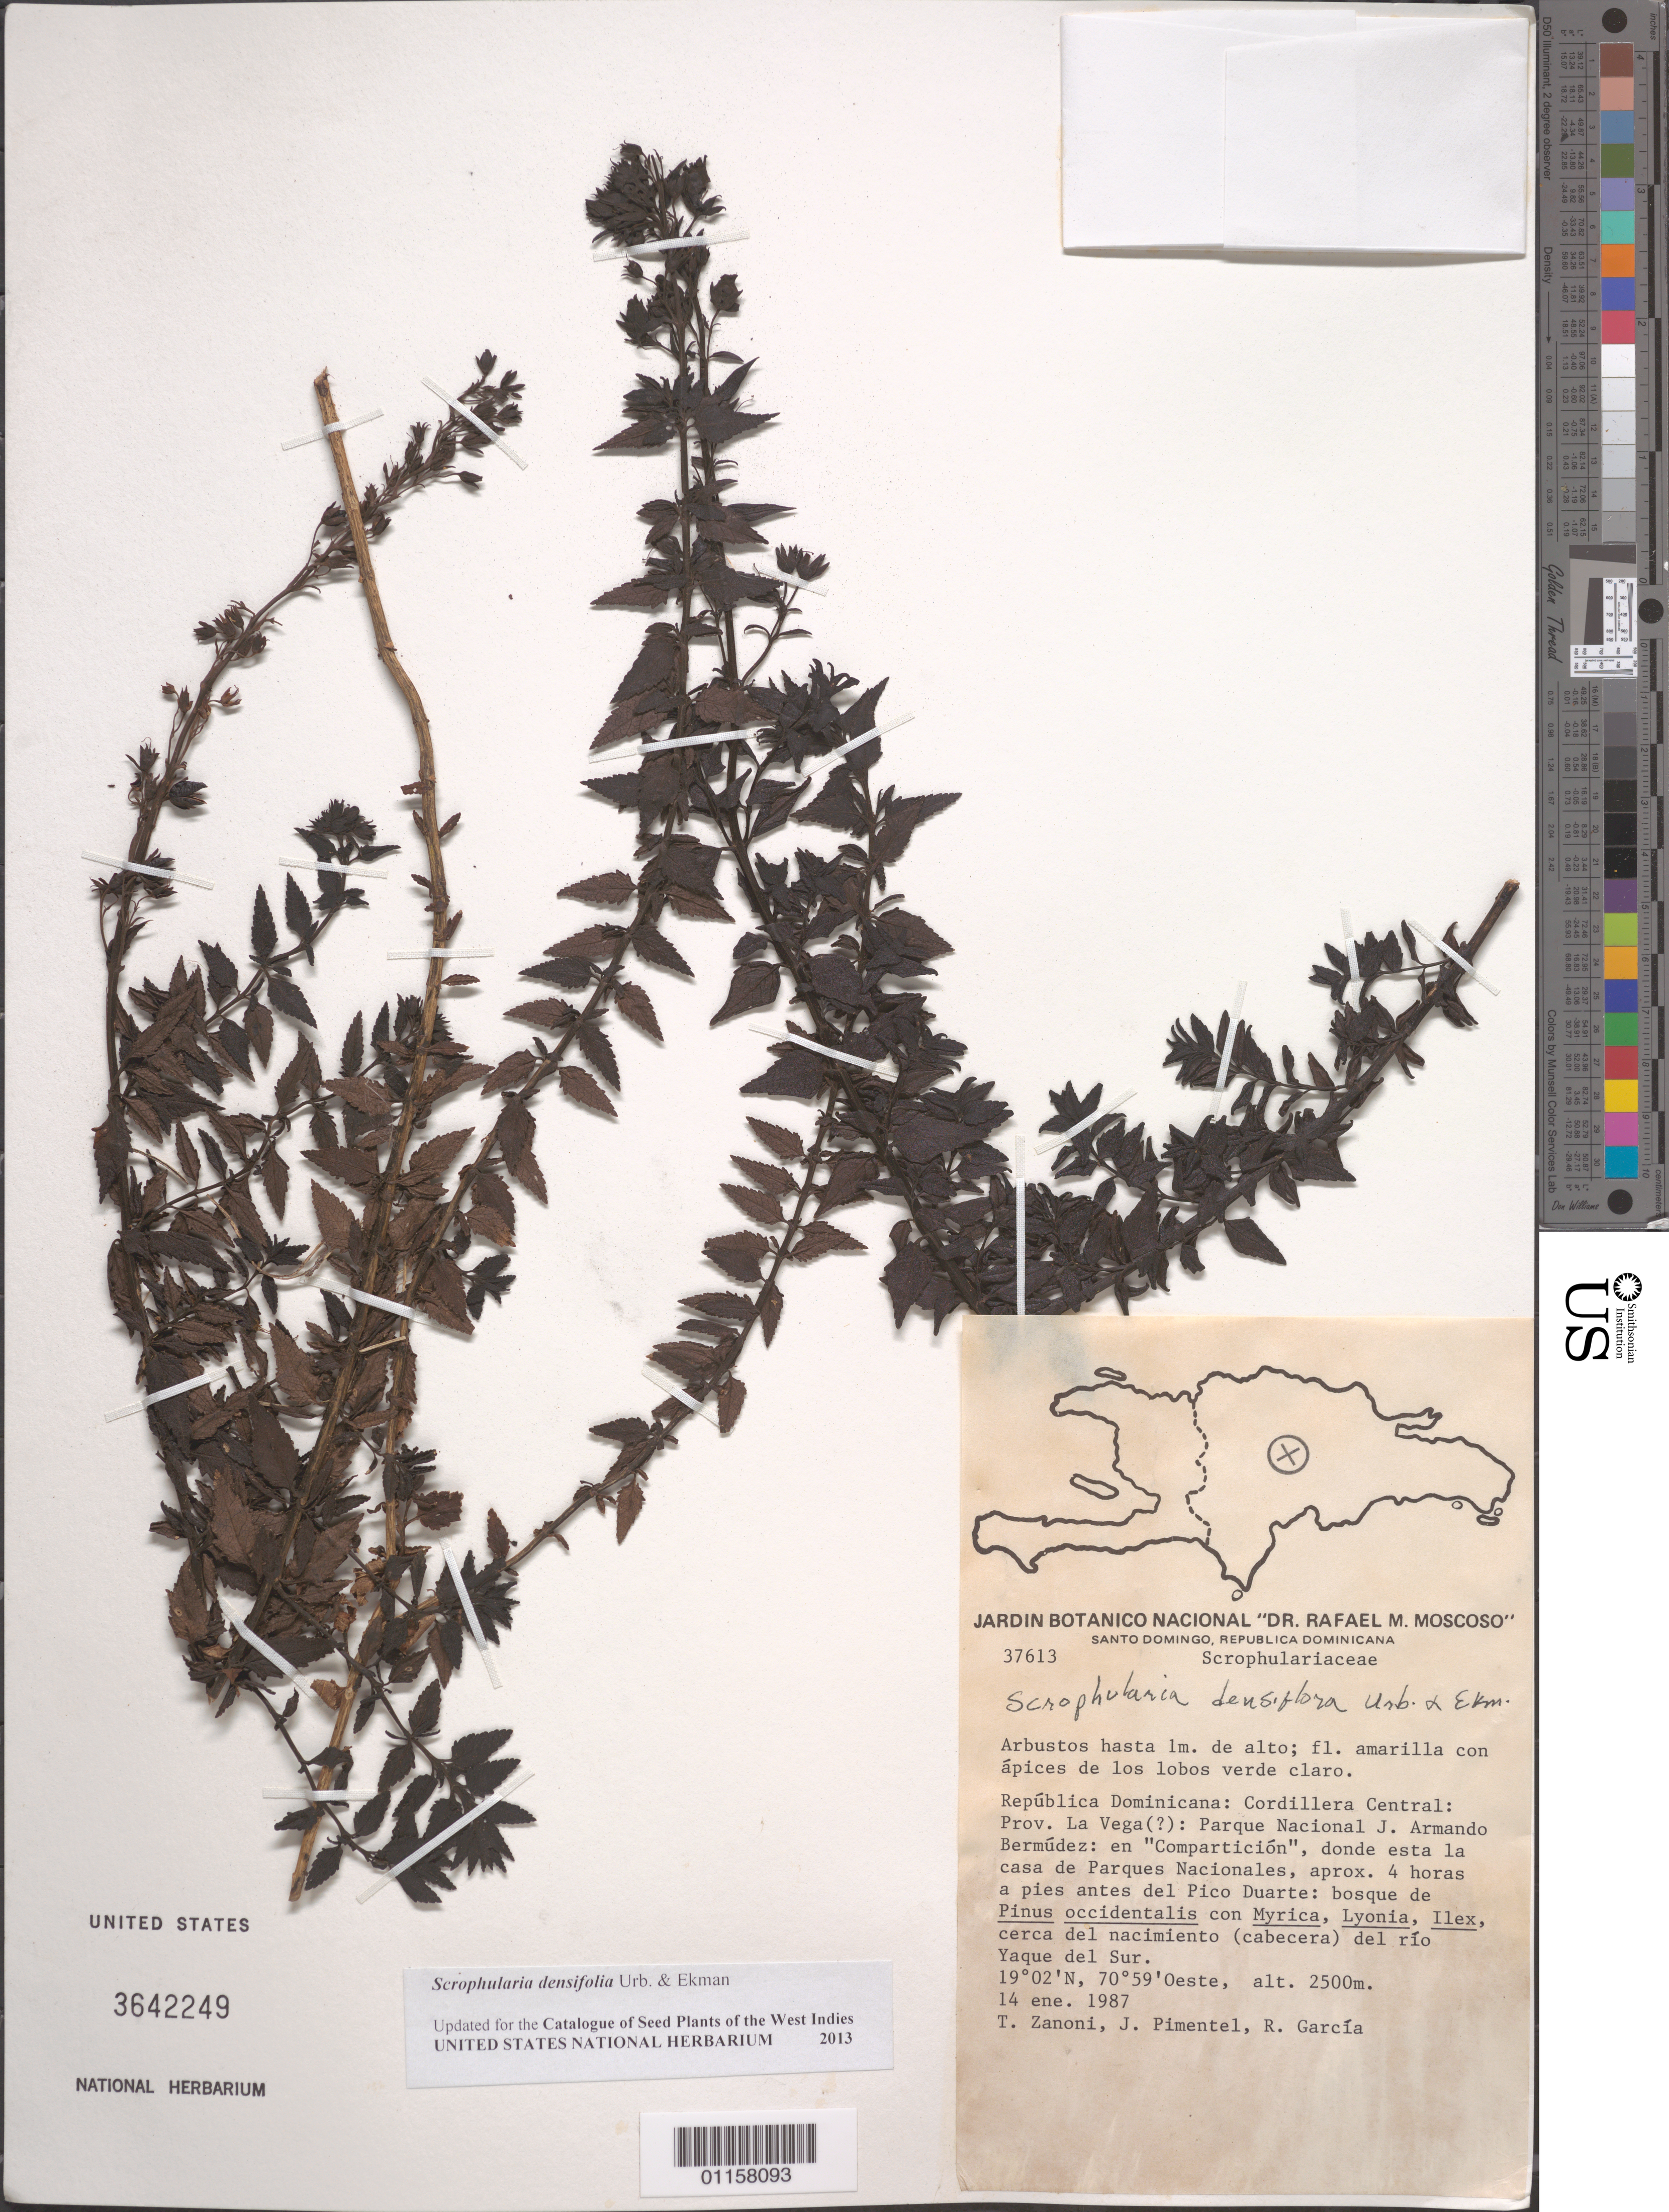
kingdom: Plantae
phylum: Tracheophyta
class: Magnoliopsida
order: Lamiales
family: Scrophulariaceae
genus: Scrophularia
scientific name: Scrophularia densiflora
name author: Urb. & Ekman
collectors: T. A. Zanoni, J. Pimentel & R. García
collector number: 37613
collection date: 1987-01-14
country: Dominican Republic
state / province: La Vega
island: Hispaniola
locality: Cordillera Central; Parque Nacional J. Armando Bermúdez: en "Compartición:, donde esta la casa de Parques Nacionales, aprox. 4 horas a pies antes de Pico Duarte.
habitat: Bosque de Pinus occidentalis con Myrcia, Lyonia, Ilex, cerca del nacimiento (cabecera) del río Yaque del Sur.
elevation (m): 2500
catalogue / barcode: US 3642249